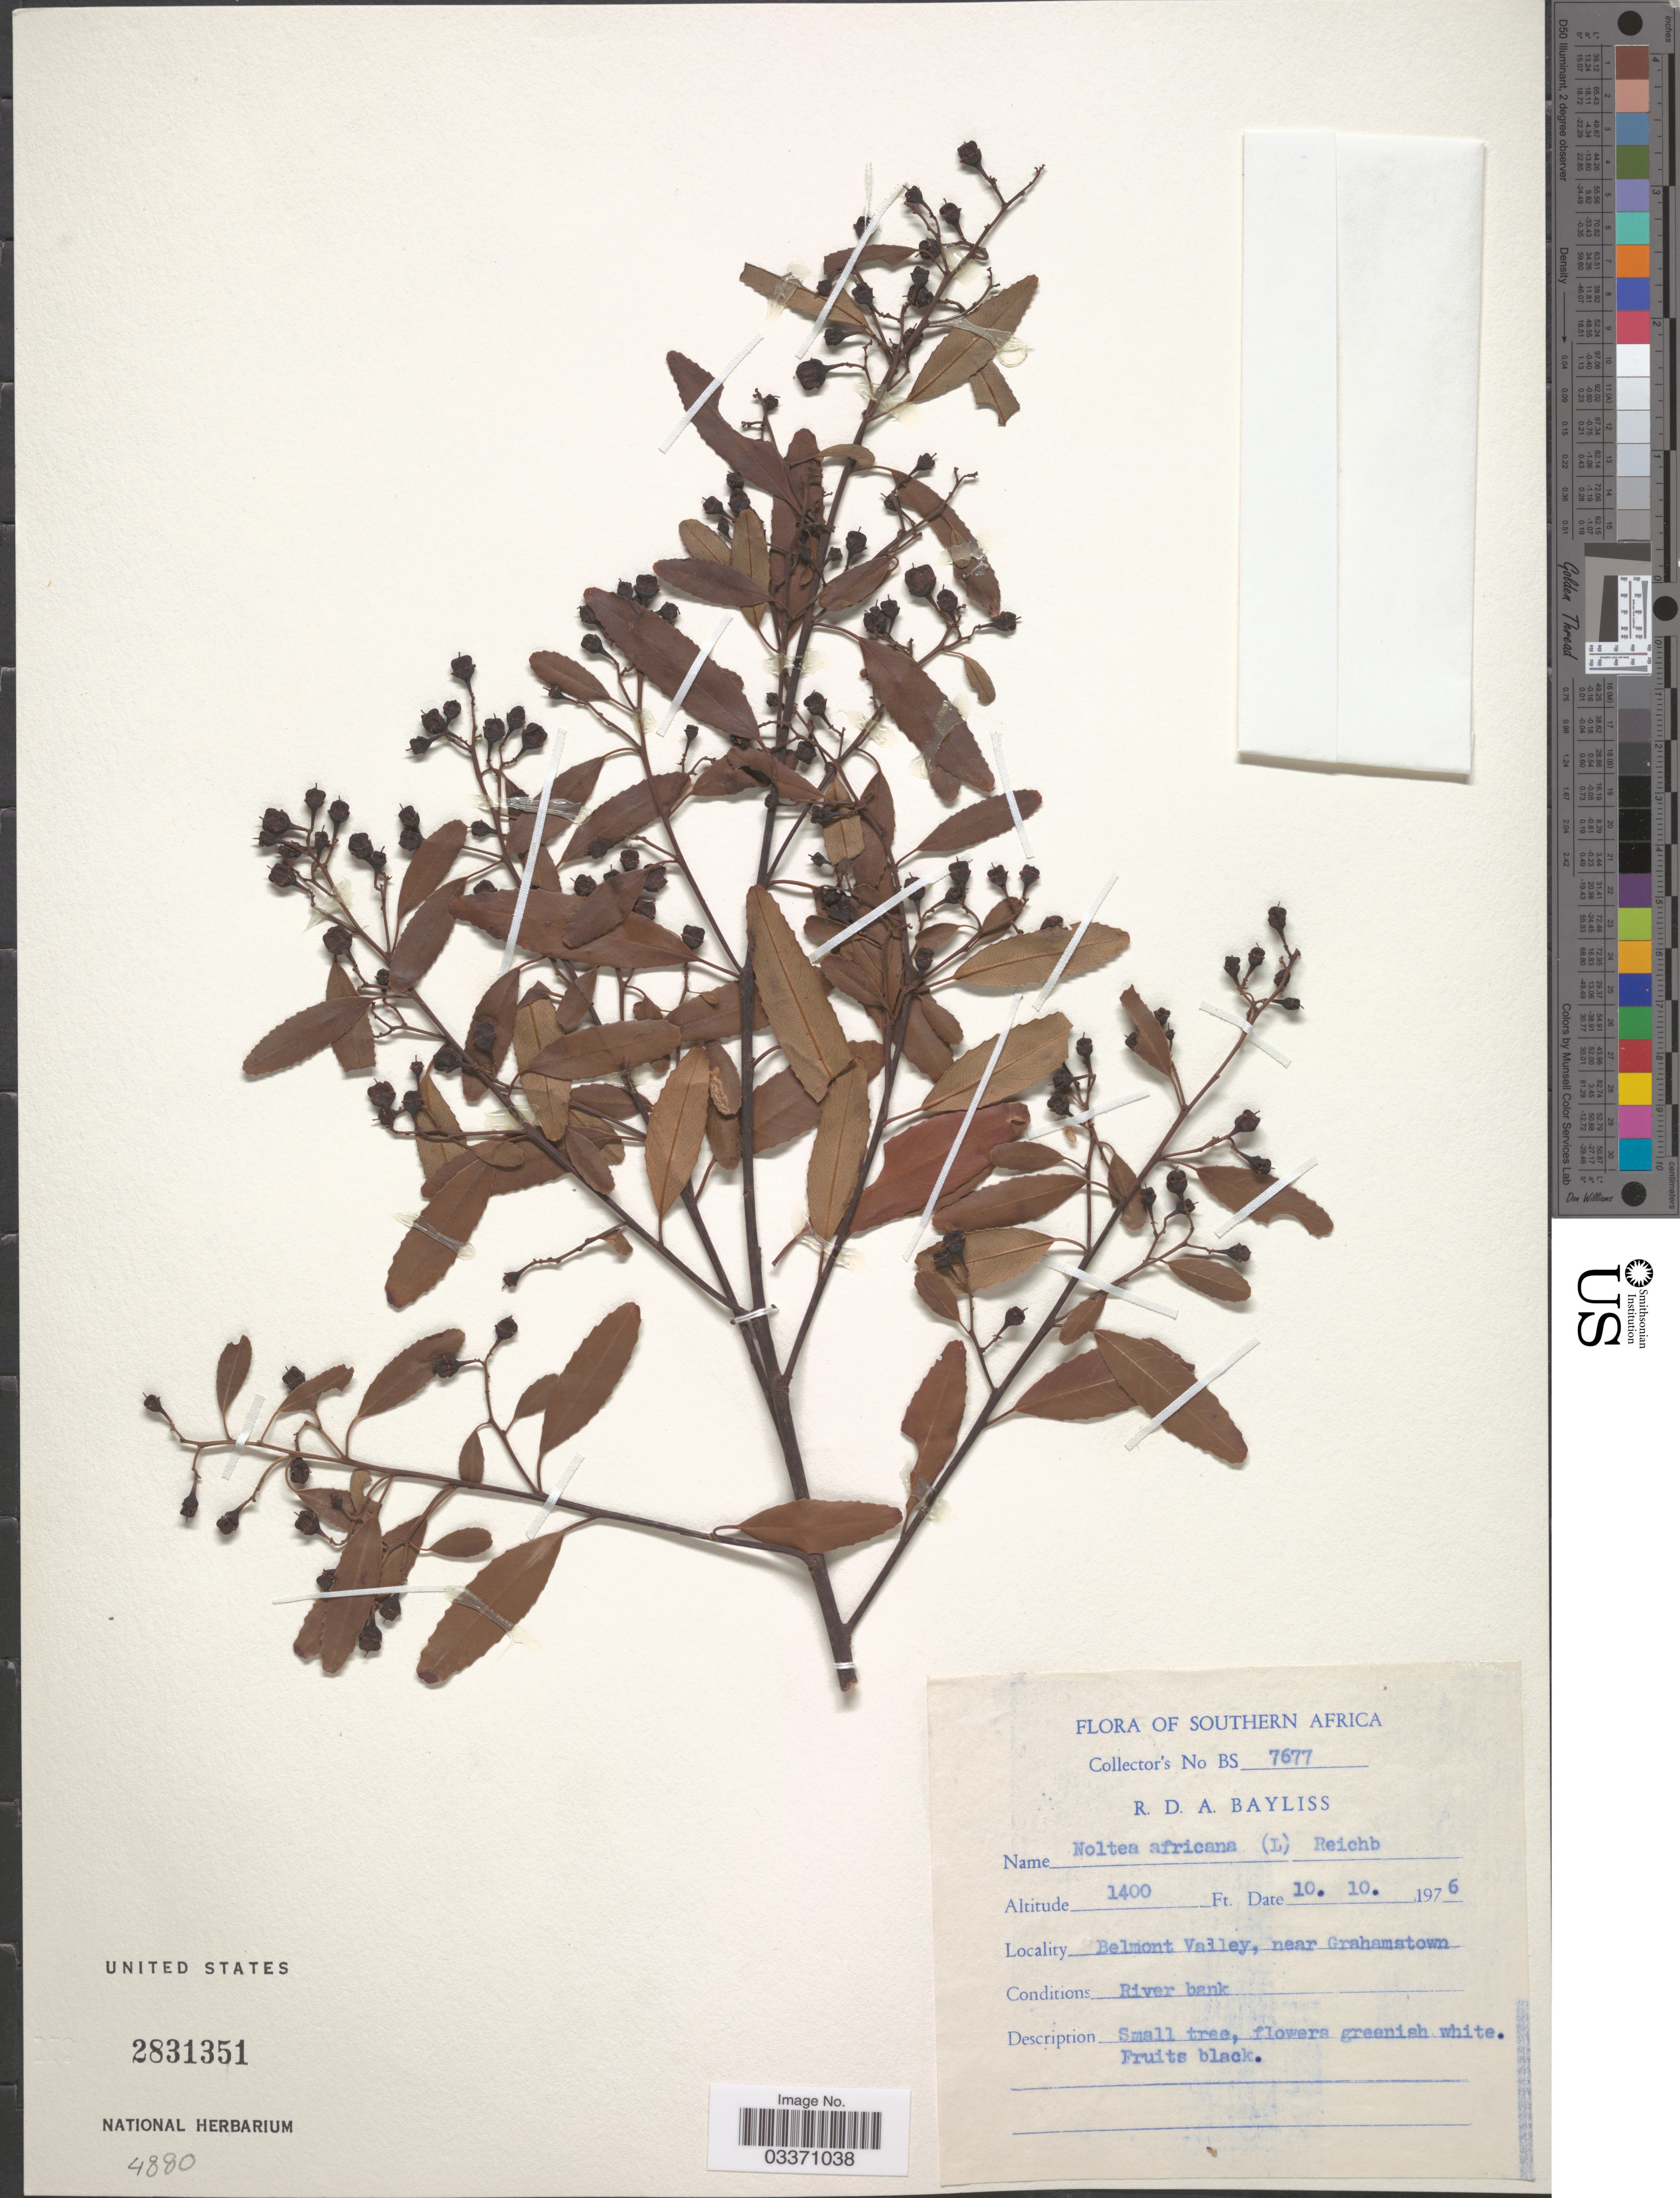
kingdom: Plantae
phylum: Tracheophyta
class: Magnoliopsida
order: Rosales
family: Rhamnaceae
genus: Noltea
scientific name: Noltea africana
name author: (L.) Endl.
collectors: R. Bayliss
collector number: BS 7677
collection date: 1976-10-10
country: South Africa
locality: Southern Africa. Belmont Valley, near Grahamstown.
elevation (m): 427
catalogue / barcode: US 2831351